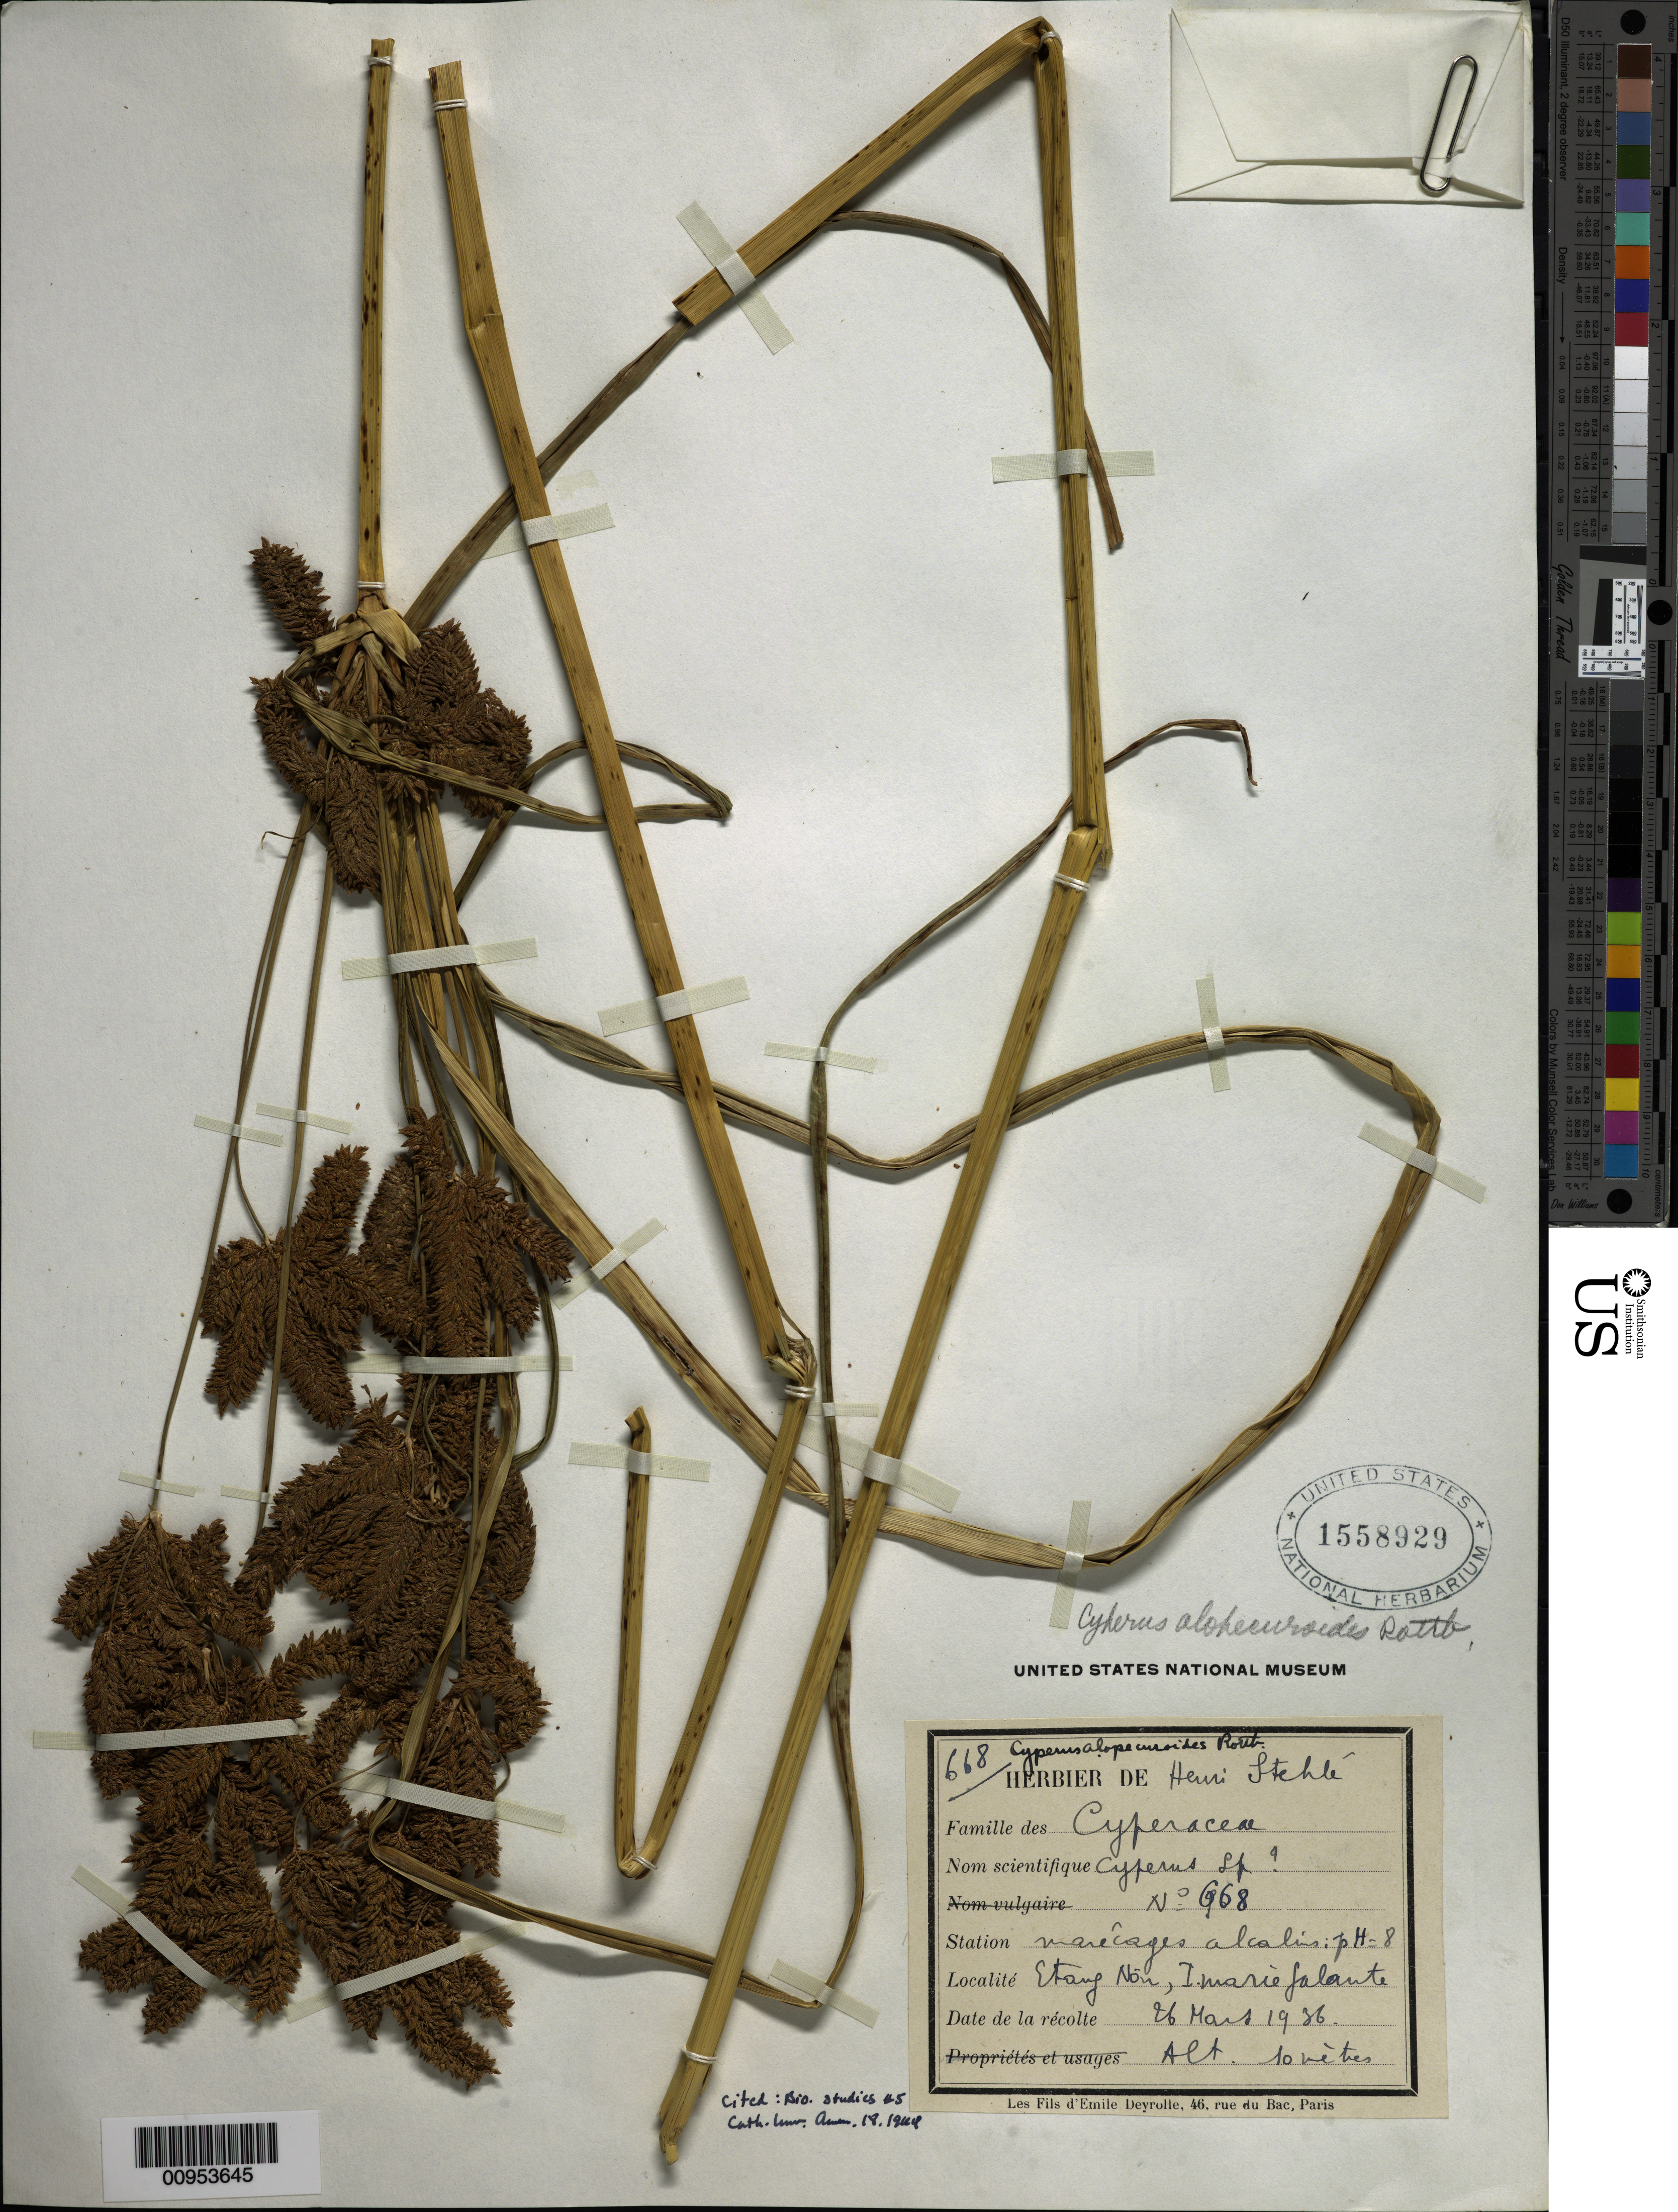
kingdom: Plantae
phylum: Tracheophyta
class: Liliopsida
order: Poales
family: Cyperaceae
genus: Cyperus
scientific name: Cyperus alopecuroides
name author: Rottb.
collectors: H. Stehlé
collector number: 668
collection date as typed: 26 Mar 1936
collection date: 1936-03-26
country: Guadeloupe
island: Marie Galante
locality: Etang Nöu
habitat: Marécages alcalins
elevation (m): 10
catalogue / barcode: US 1558929